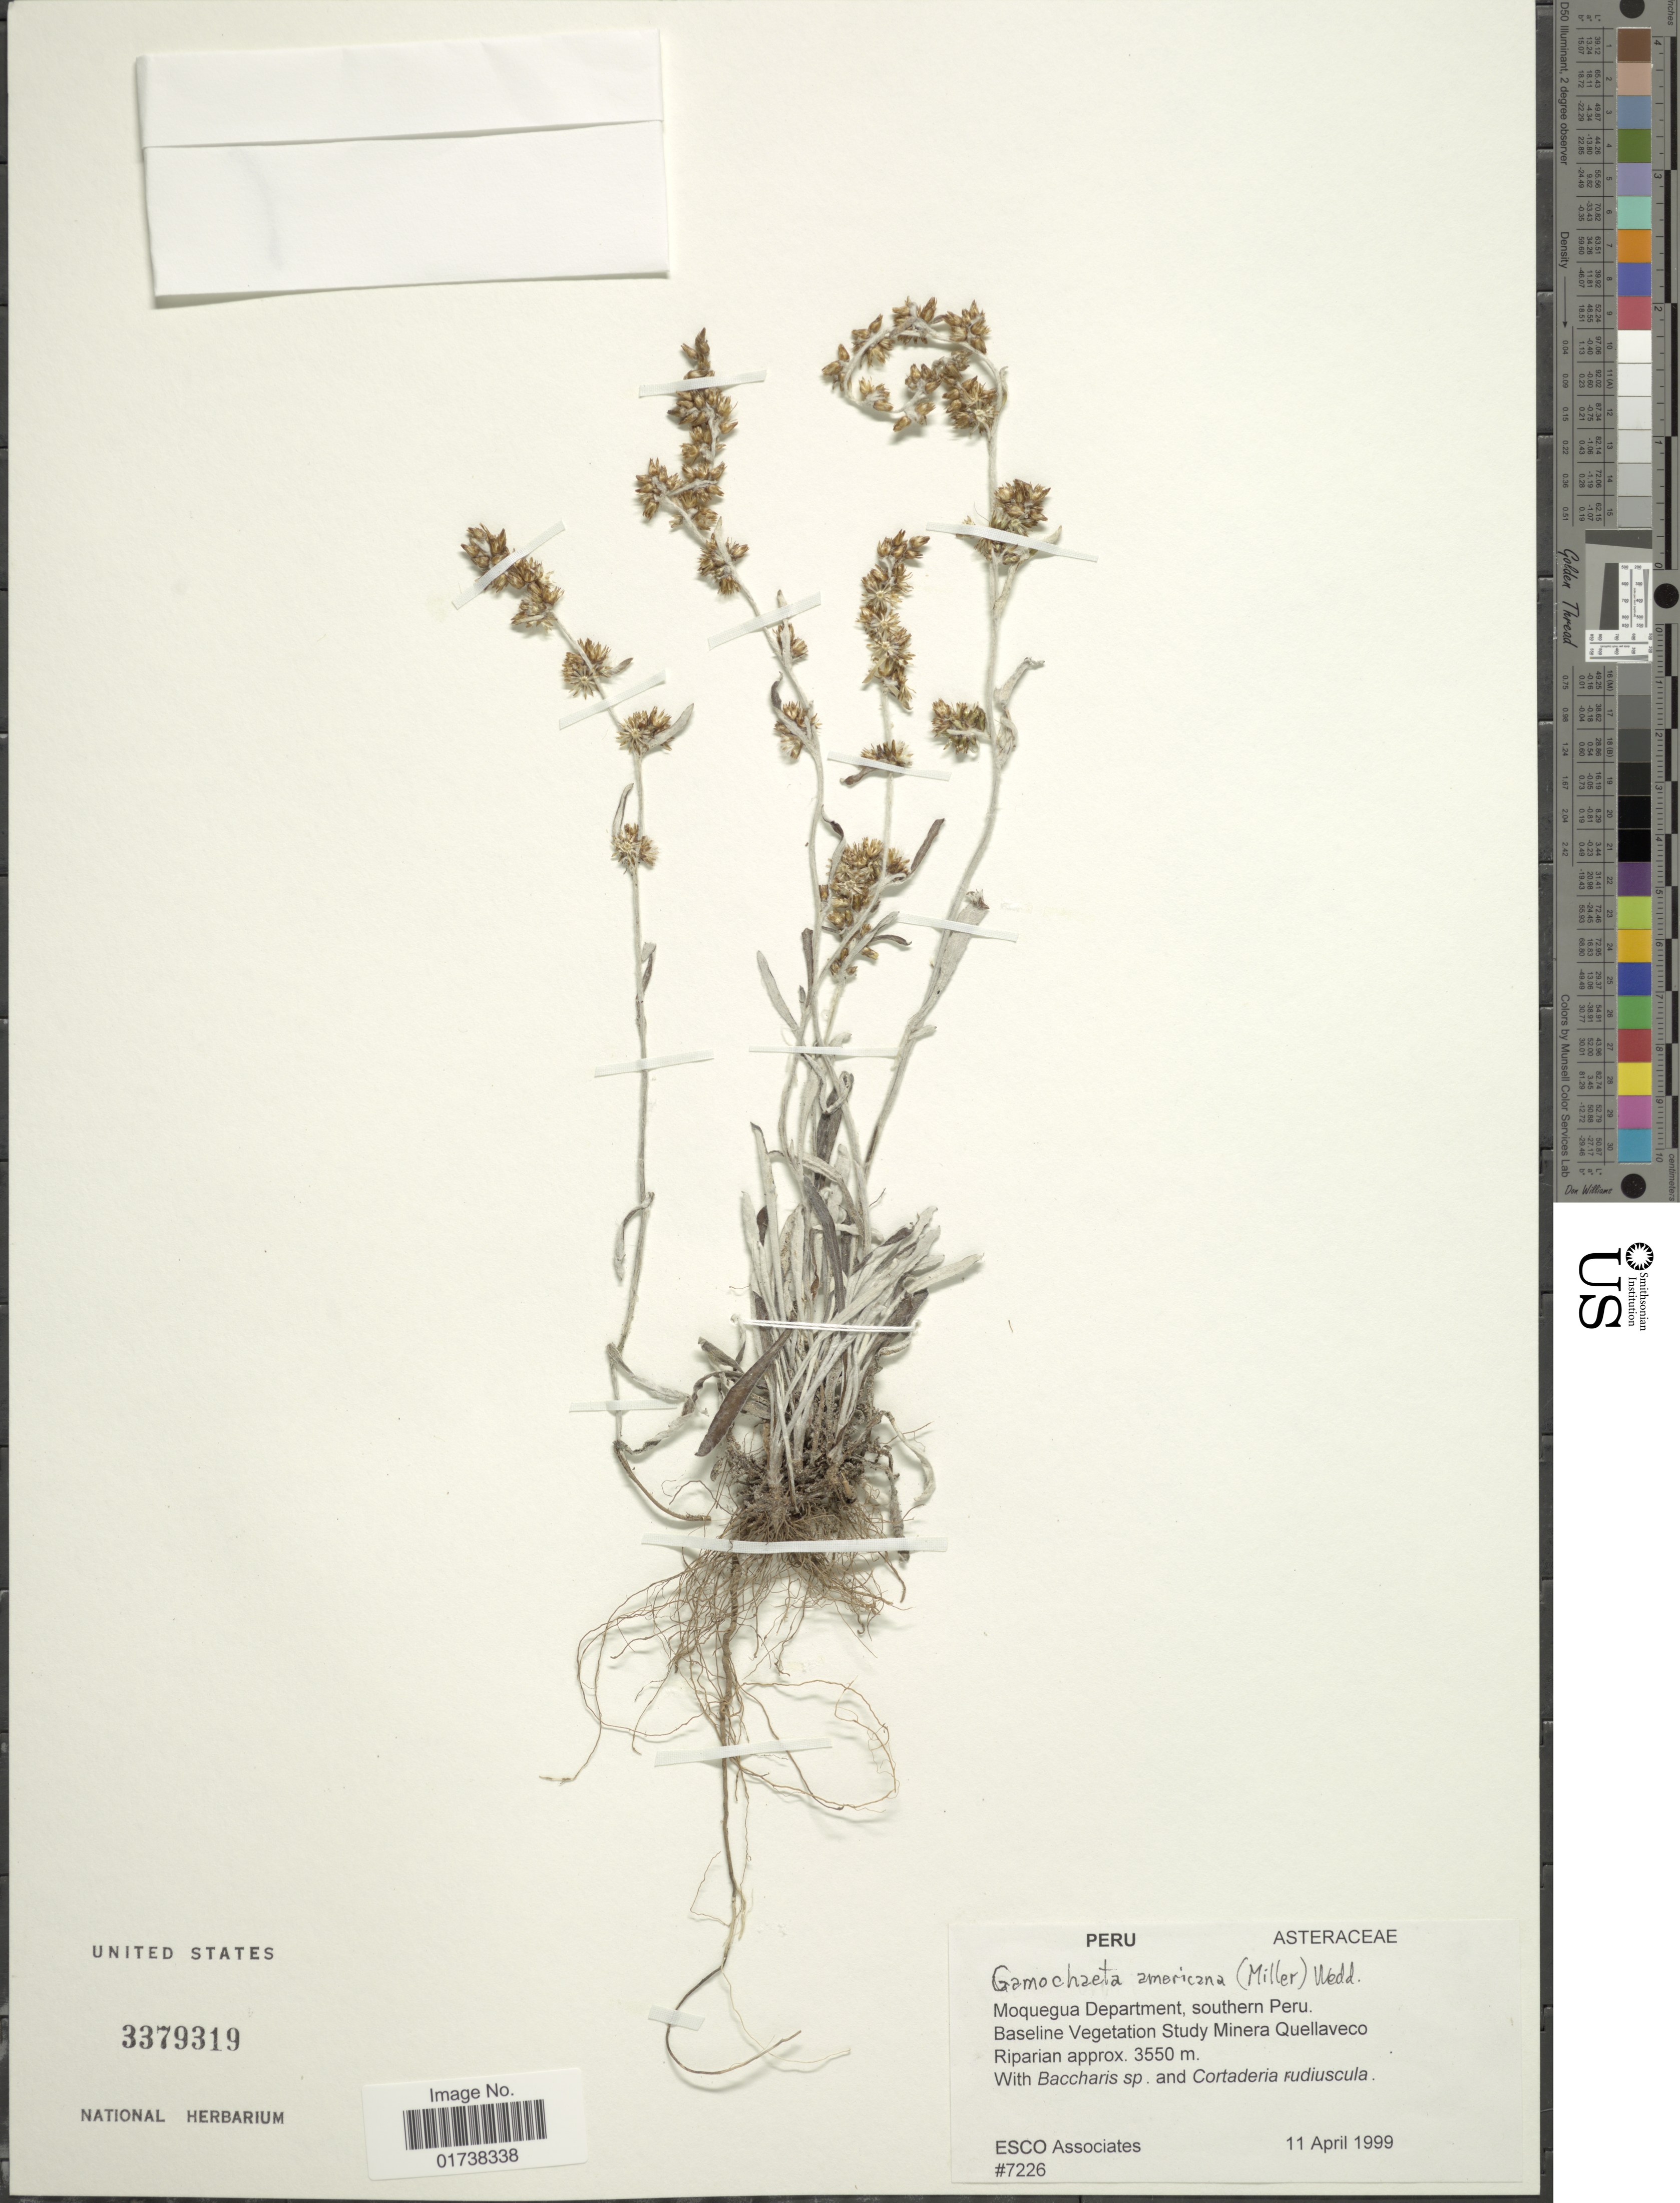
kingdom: Plantae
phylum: Tracheophyta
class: Magnoliopsida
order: Asterales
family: Asteraceae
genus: Gamochaeta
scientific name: Gamochaeta americana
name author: (Mill.) Wedd.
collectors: ESCO Associates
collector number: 7226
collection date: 1999-04-11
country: Peru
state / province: Moquegua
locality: Moquegua Department, Southern Peru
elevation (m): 3550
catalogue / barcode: US 3379319